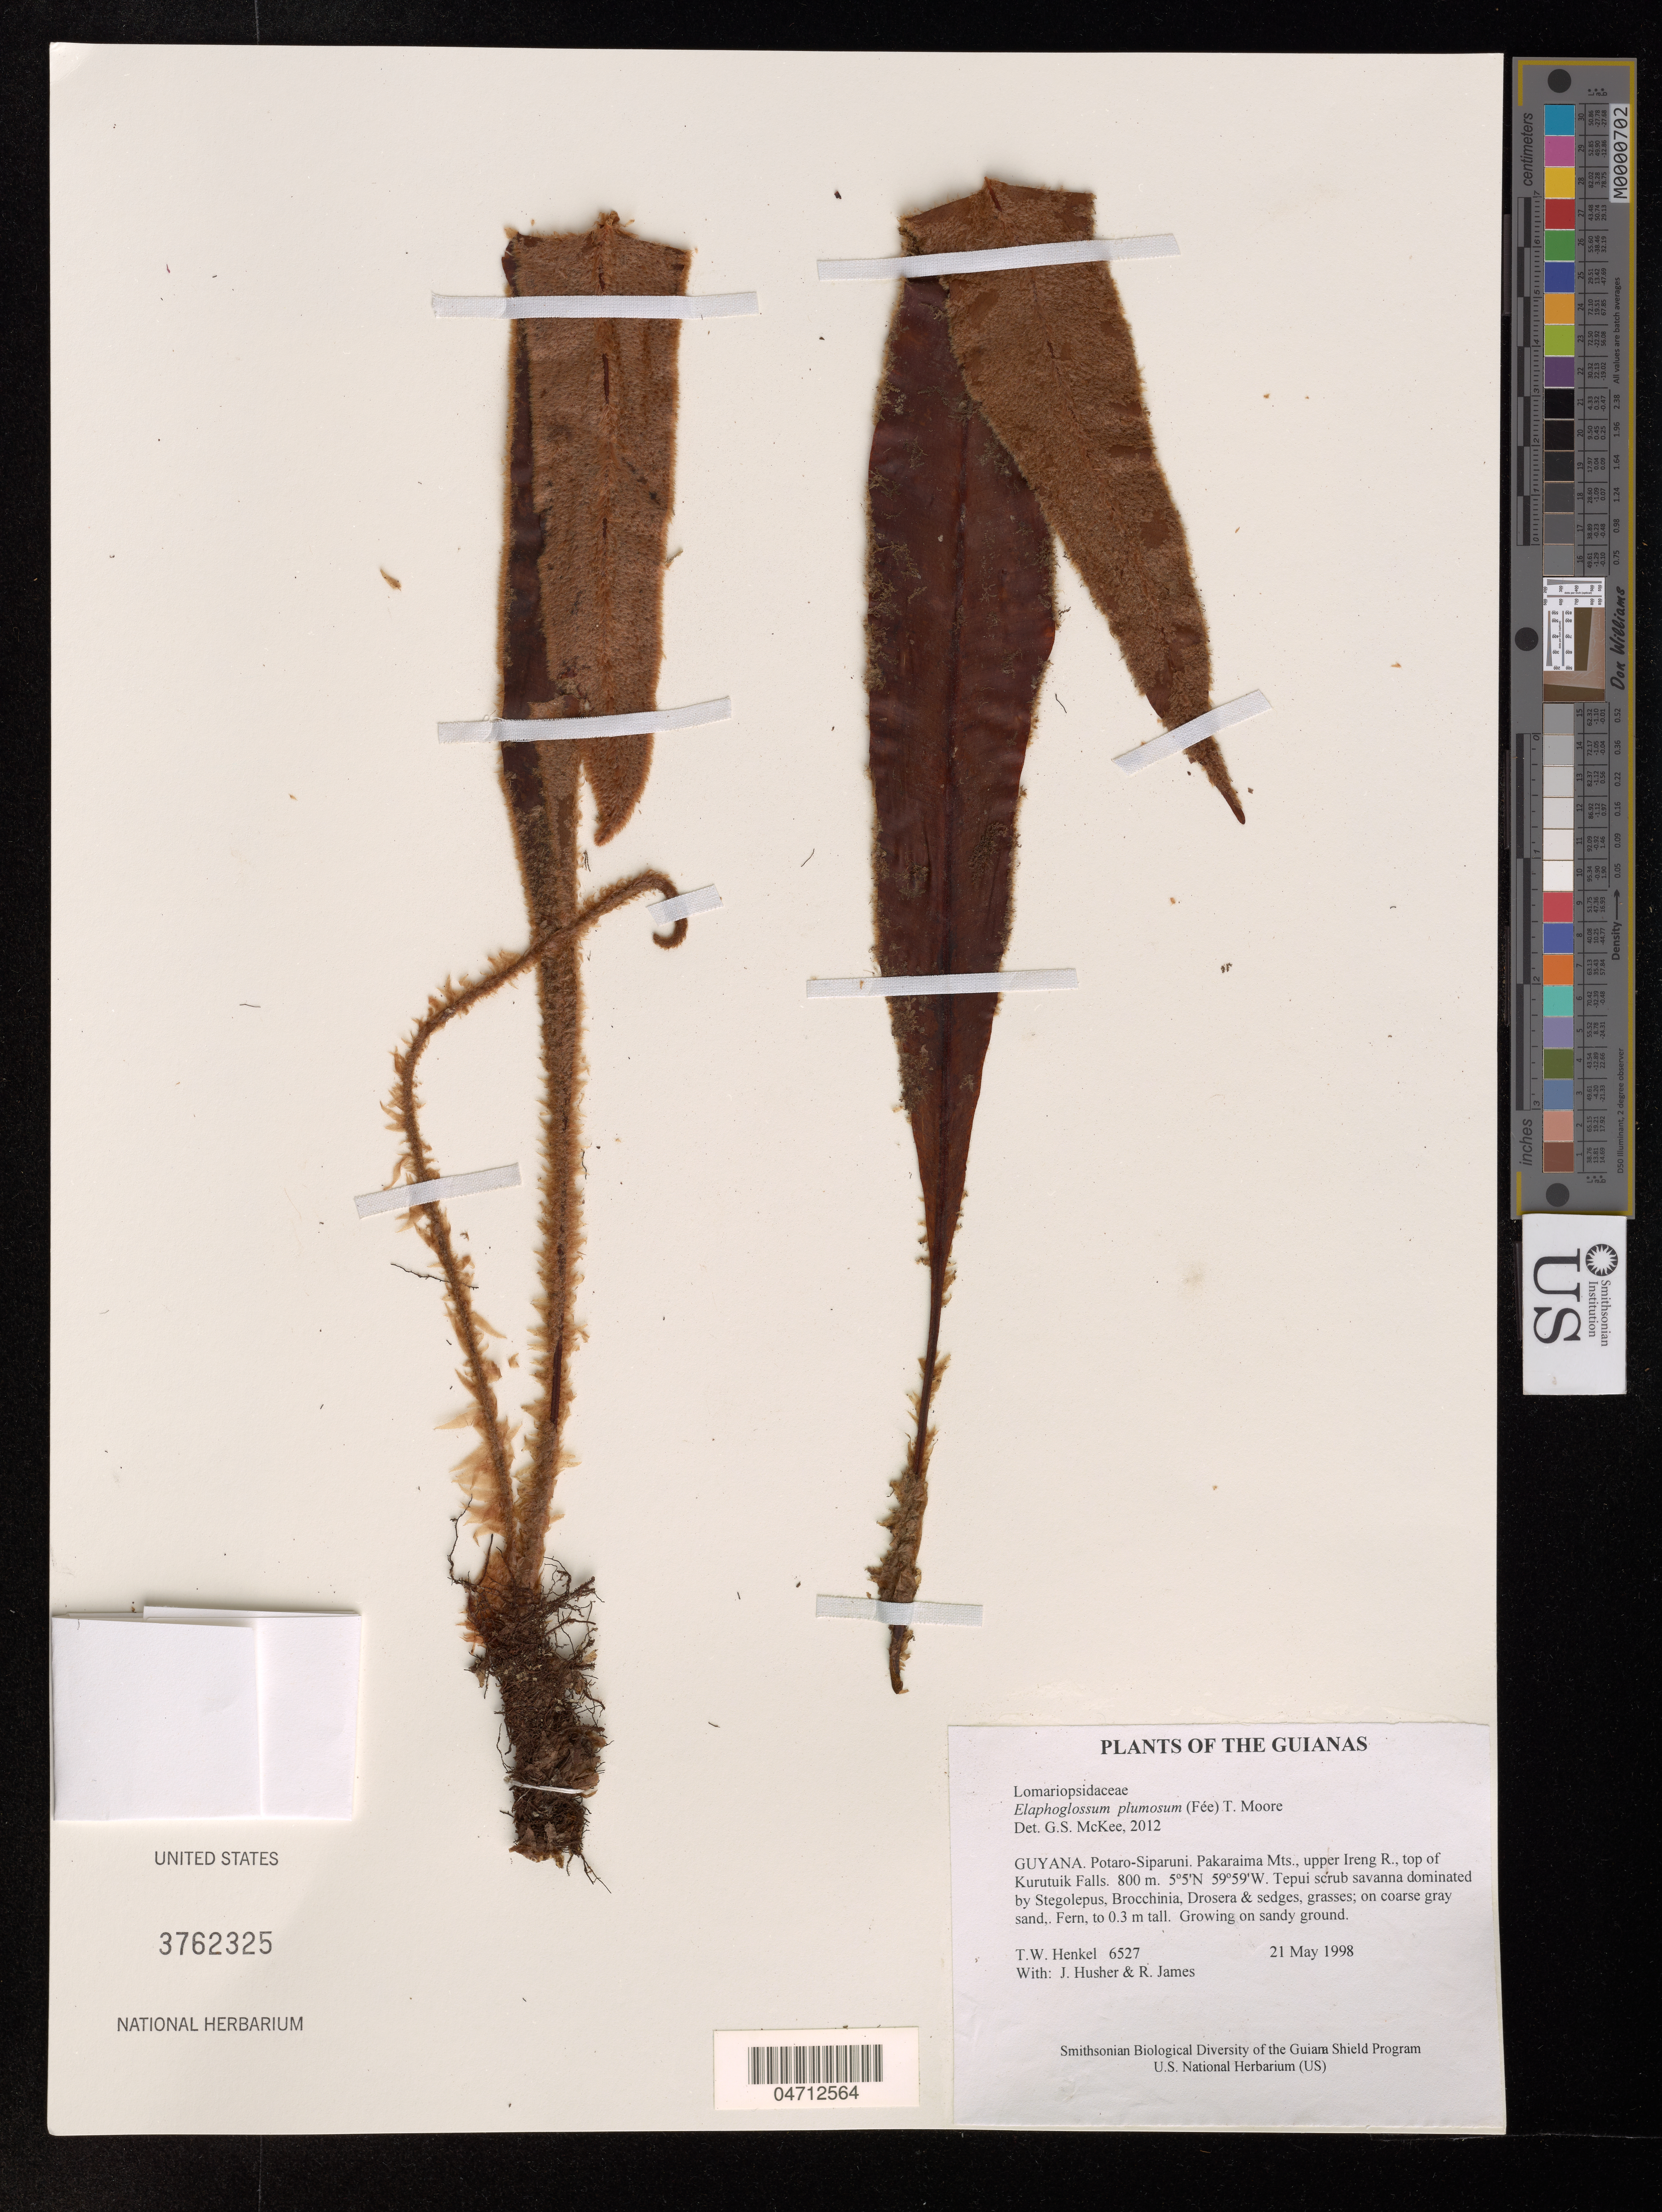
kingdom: Plantae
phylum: Tracheophyta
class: Polypodiopsida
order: Polypodiales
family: Dryopteridaceae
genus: Elaphoglossum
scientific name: Elaphoglossum plumosum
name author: (Fée) T. Moore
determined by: McKee, G. S., (US), NMNH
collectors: T. Henkel, J. Husher & R. James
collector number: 6527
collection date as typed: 21 May 1998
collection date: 1998-05-21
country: Guyana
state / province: Potaro-Siparuni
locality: Pakaraima Mts., upper Ireng R., top of Kurutuik Falls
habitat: Tepui scrub savanna on coarse gray sand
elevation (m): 800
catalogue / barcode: US 3762325